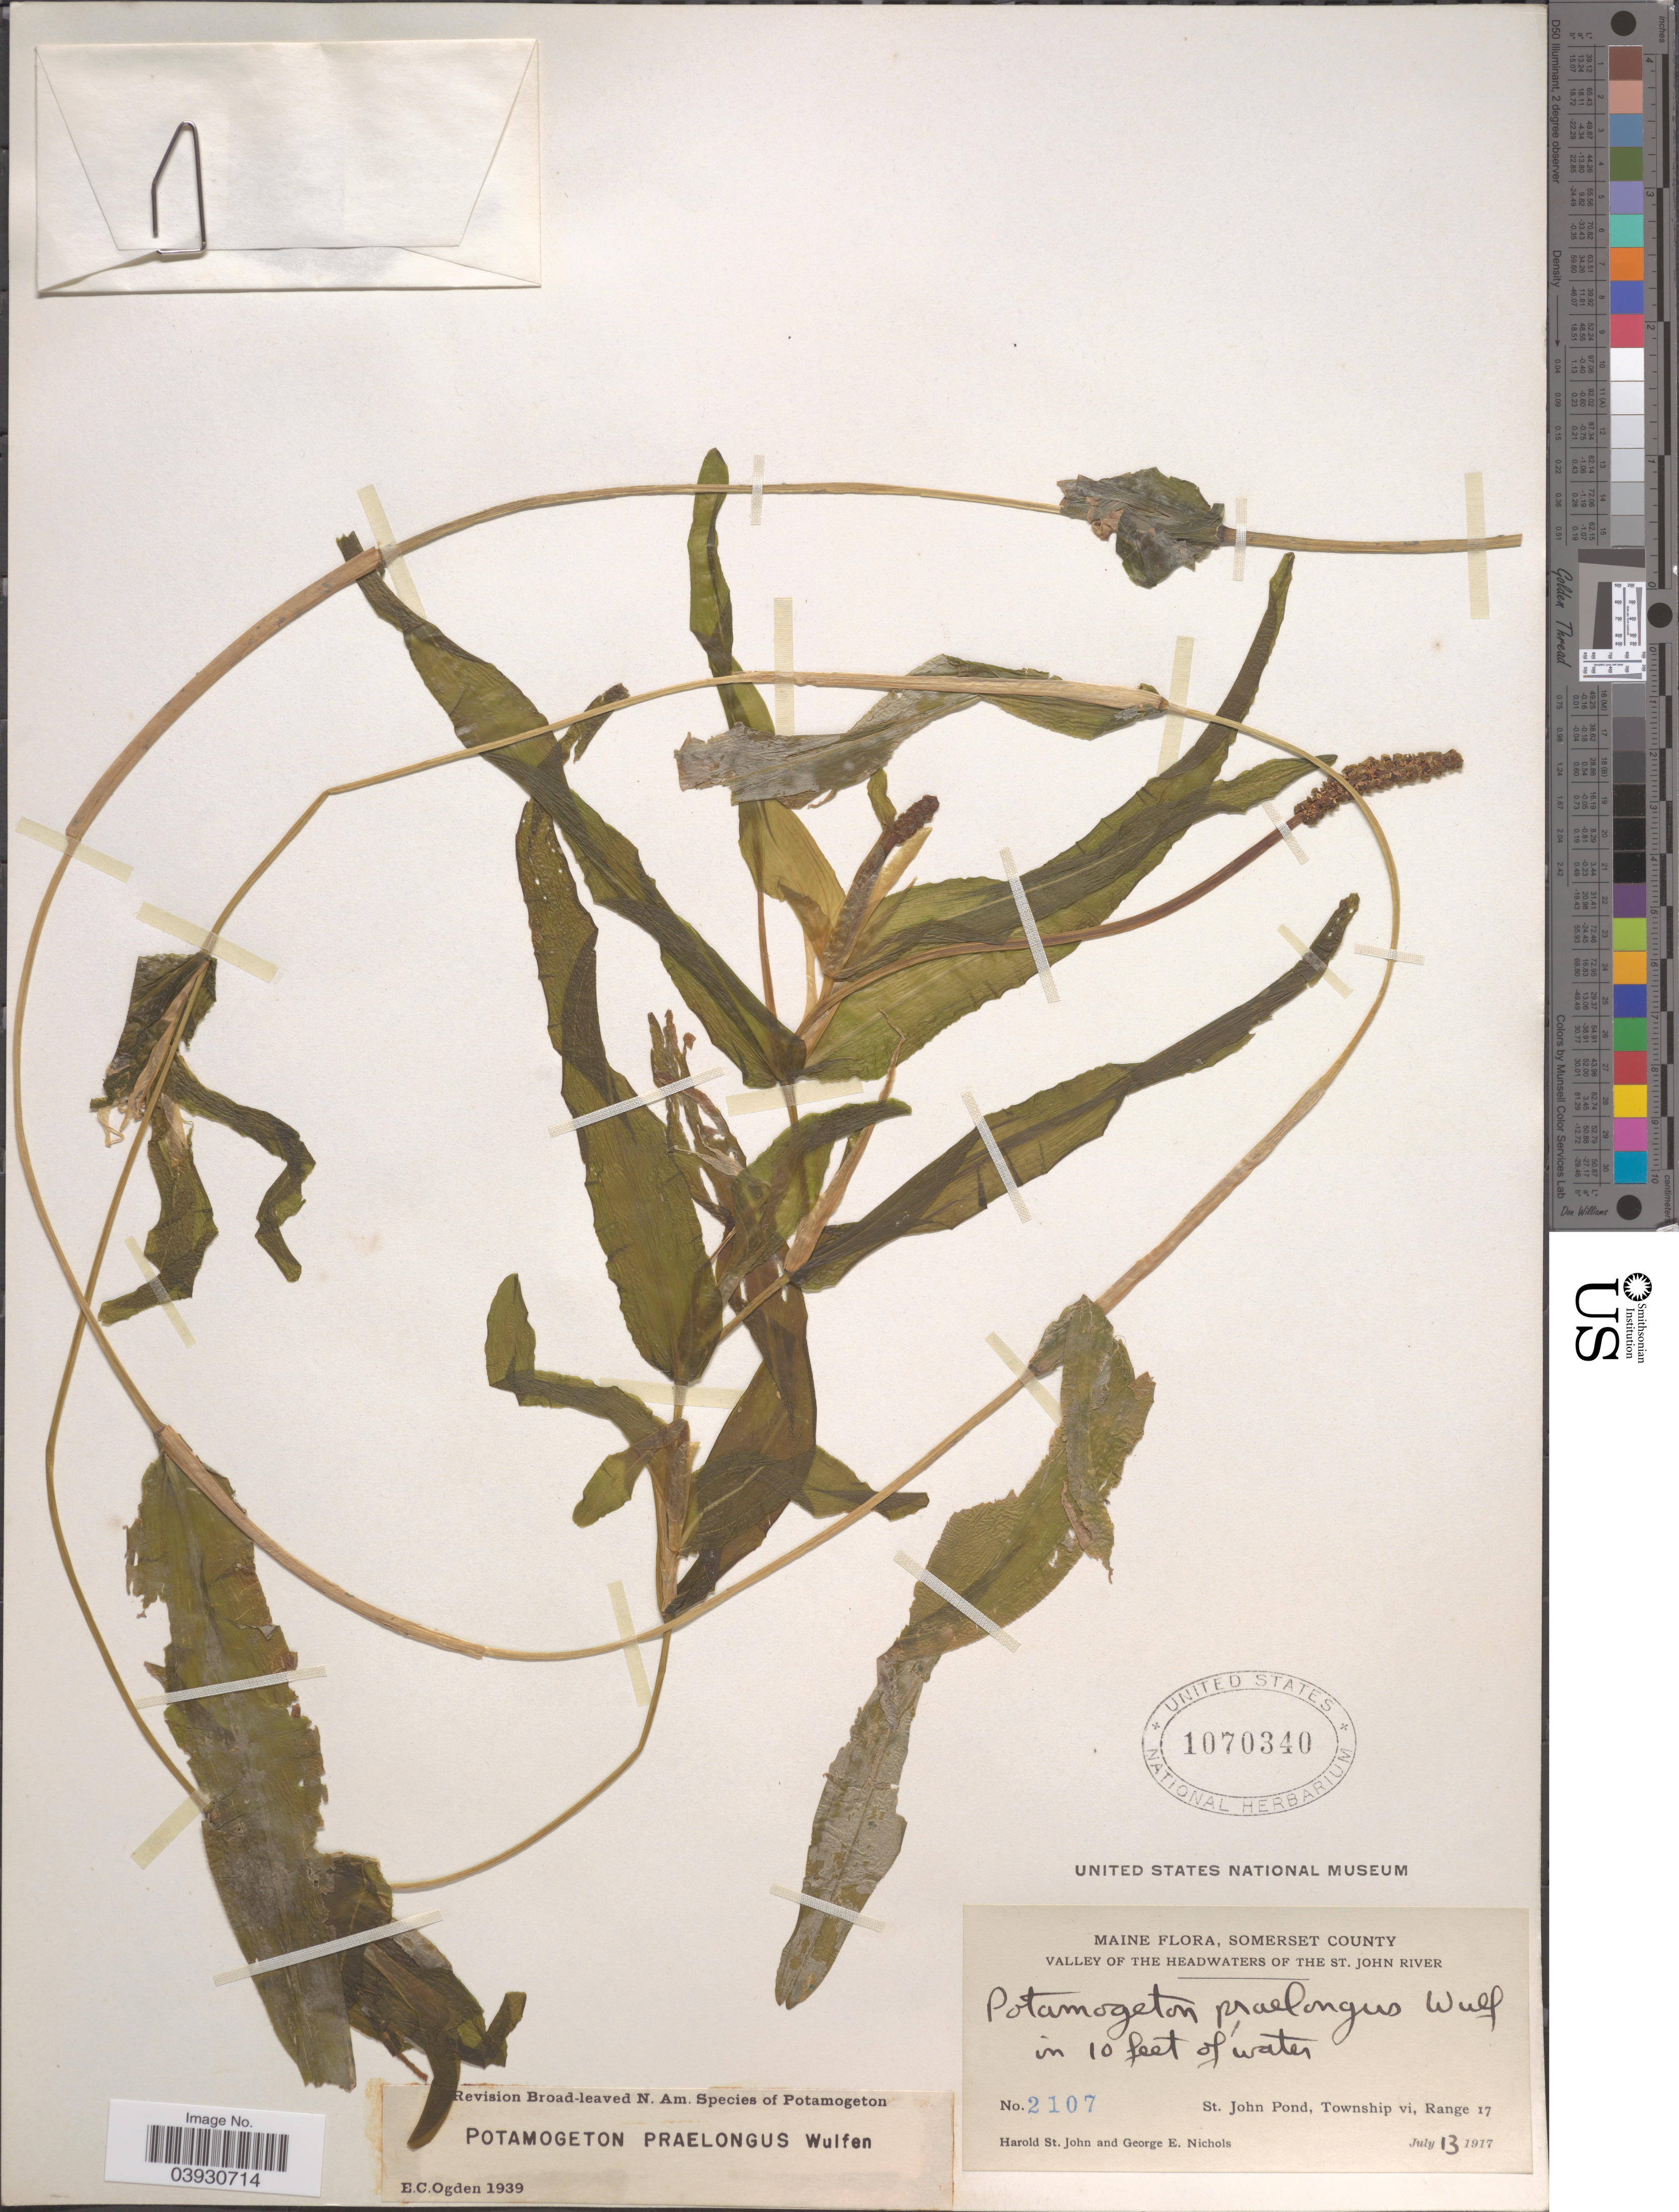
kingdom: Plantae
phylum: Tracheophyta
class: Liliopsida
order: Alismatales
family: Potamogetonaceae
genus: Potamogeton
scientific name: Potamogeton praelongus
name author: Wulfen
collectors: H. St. John & G. E. Nichols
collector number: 2107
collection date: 1917-07-13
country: United States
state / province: Maine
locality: Somerset County. Valley of the Headwaters of the St. John River. St. John Pond, Township vi, Range 17.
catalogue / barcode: US 1070340